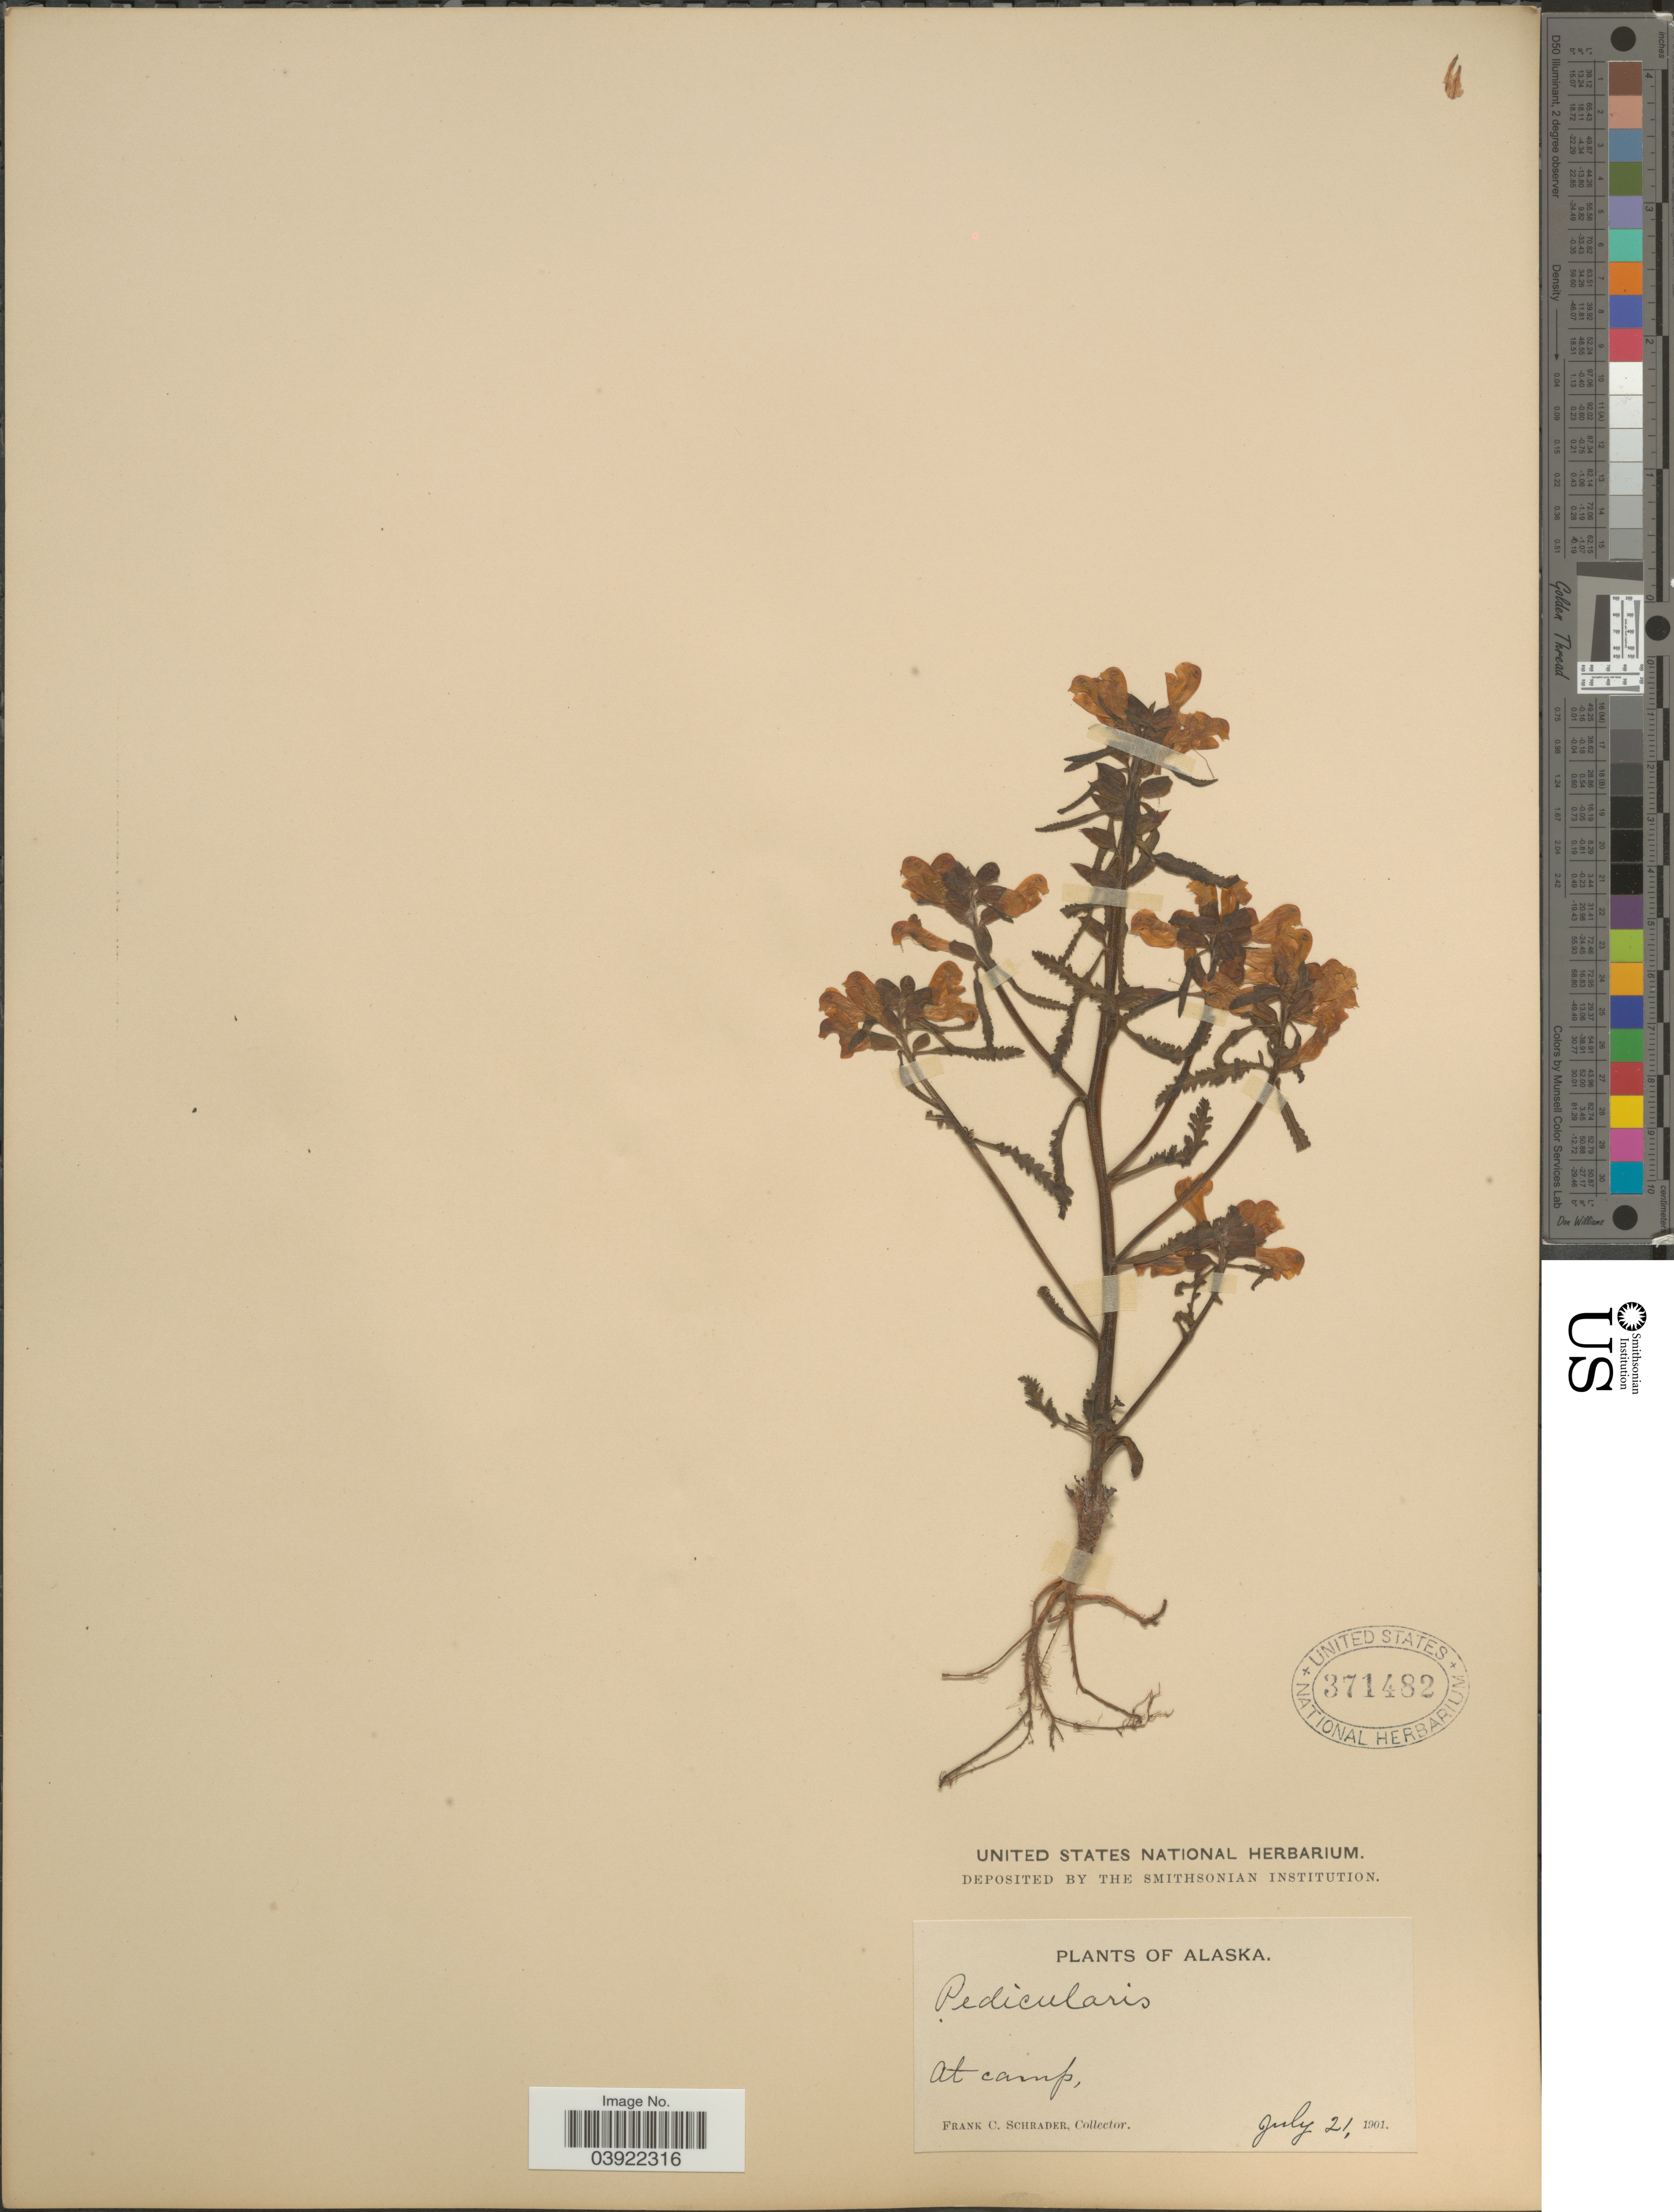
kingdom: Plantae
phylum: Tracheophyta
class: Magnoliopsida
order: Lamiales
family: Orobanchaceae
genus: Pedicularis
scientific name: Pedicularis labradorica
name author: Wirsing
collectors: F. C. Schrader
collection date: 1901-07-21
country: United States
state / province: Alaska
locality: At camp.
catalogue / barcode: US 371482